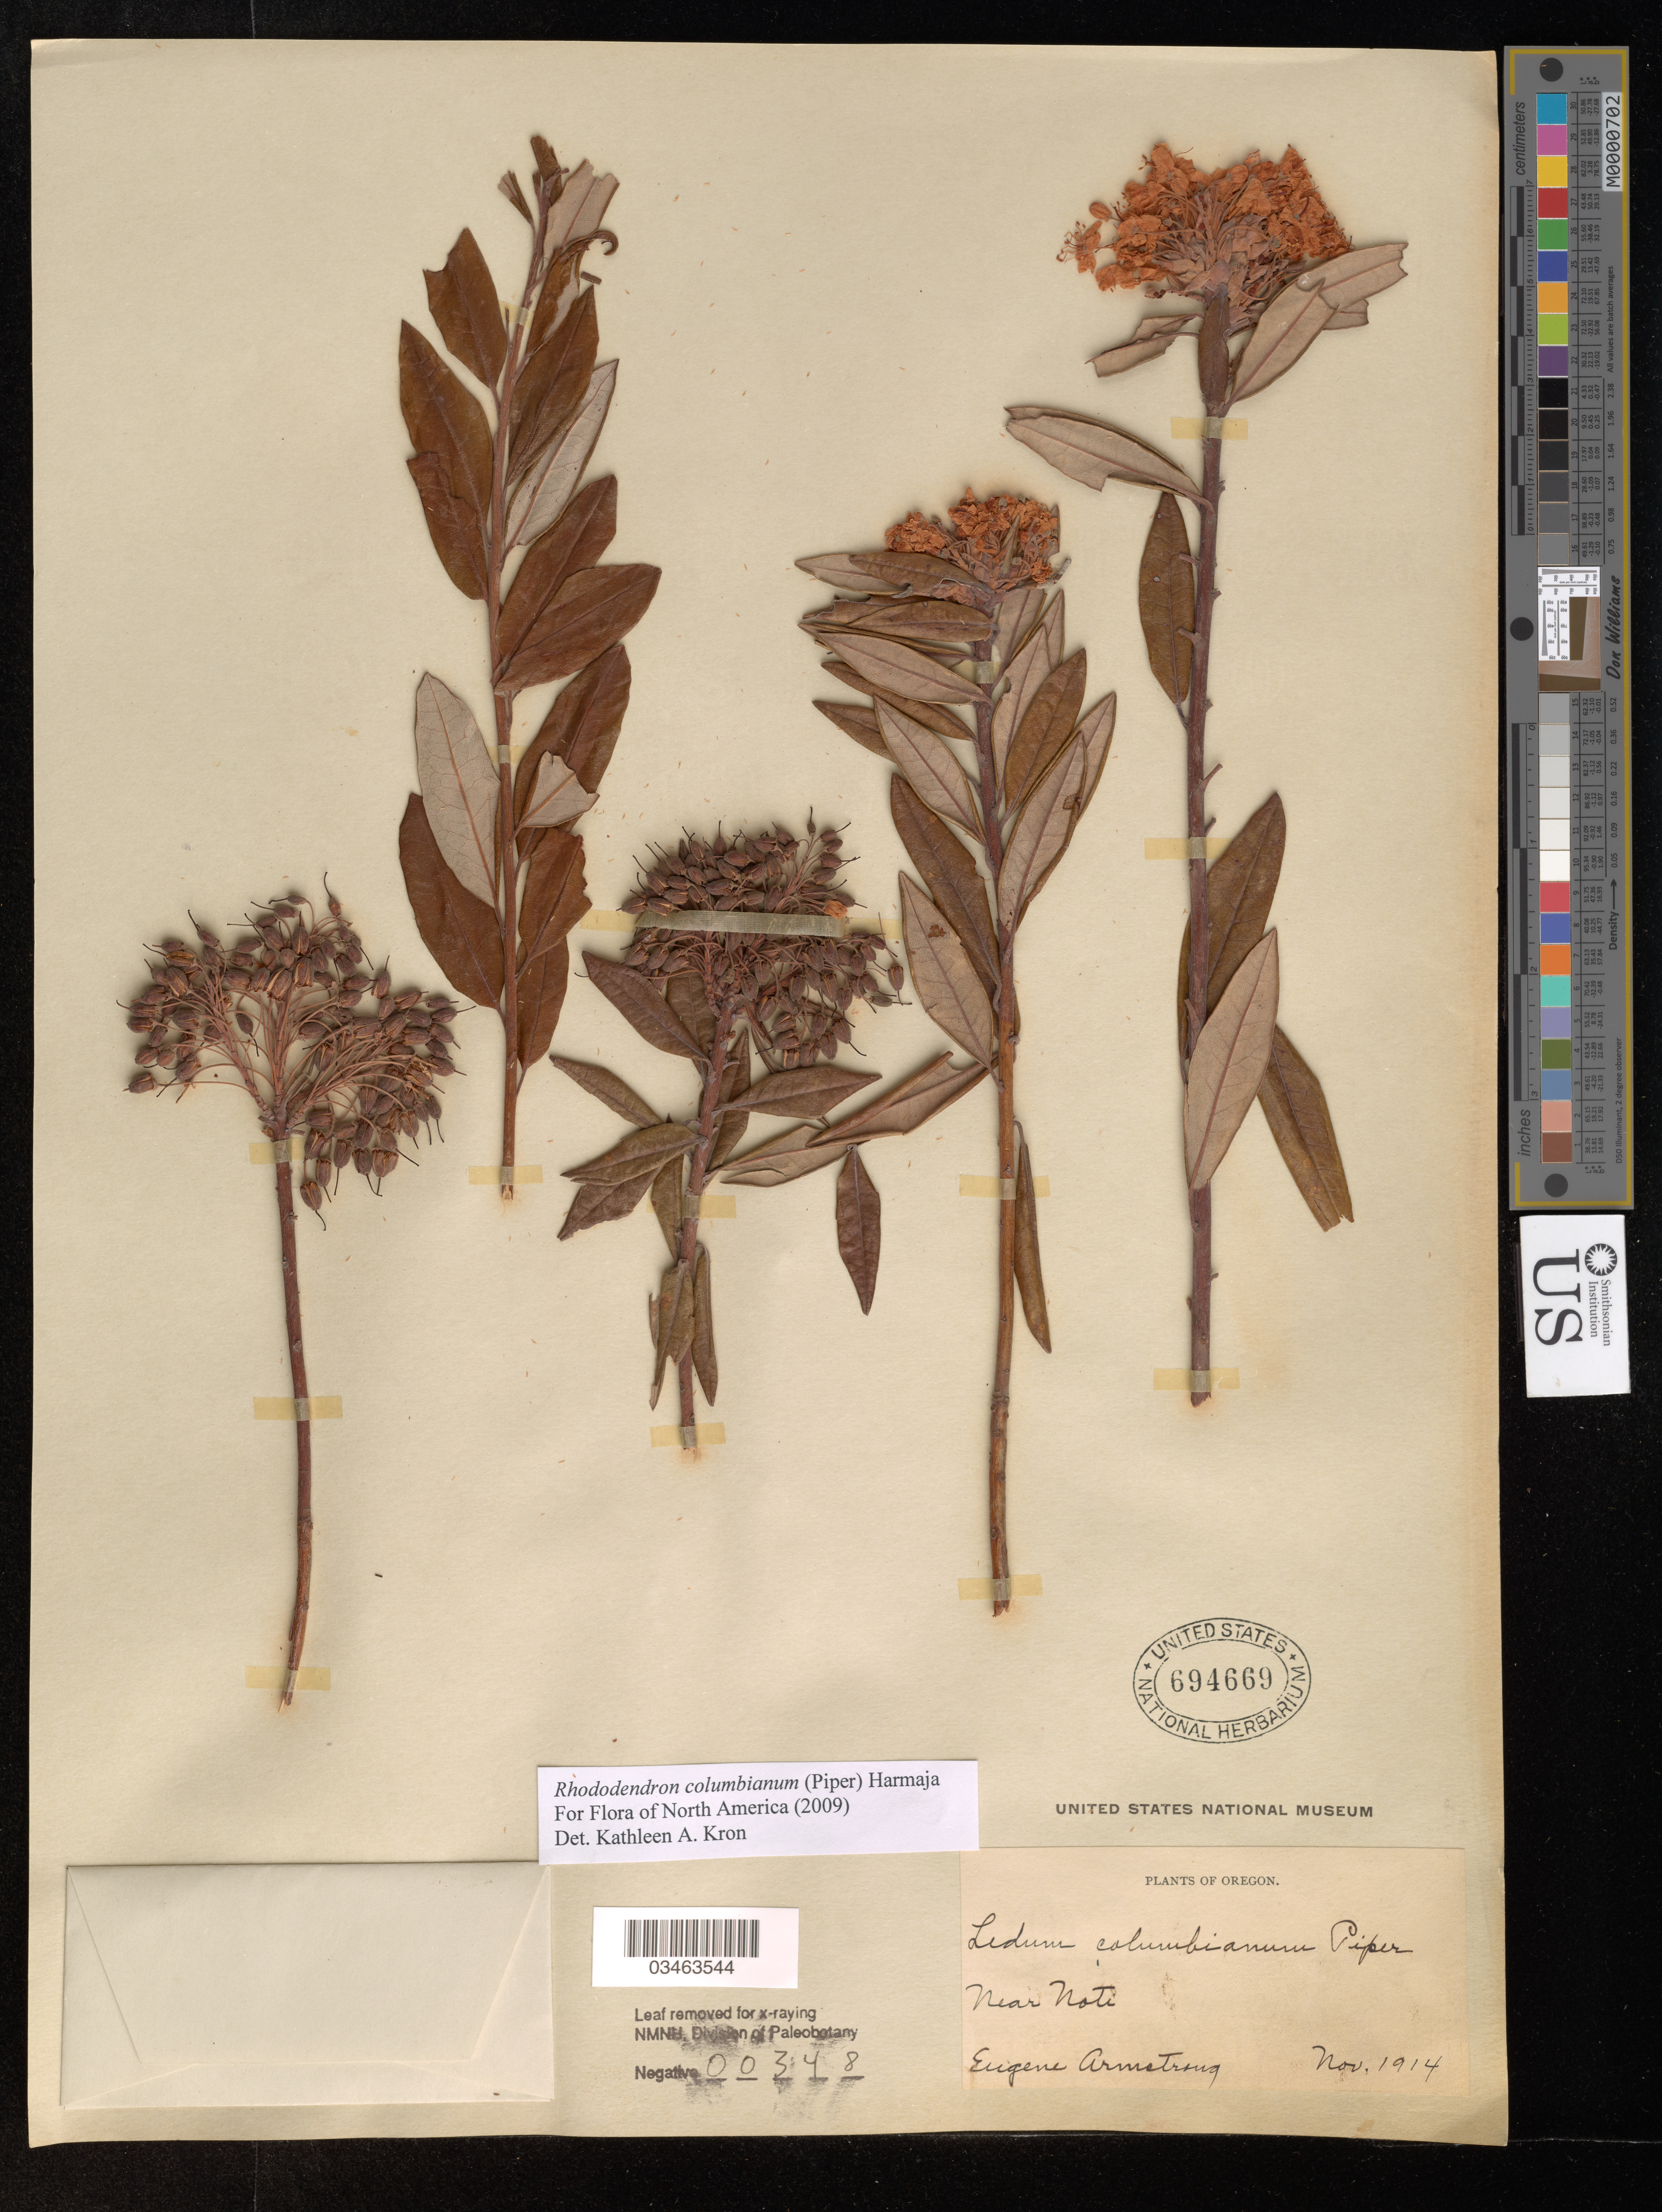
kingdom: Plantae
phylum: Tracheophyta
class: Magnoliopsida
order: Ericales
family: Ericaceae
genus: Rhododendron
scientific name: Rhododendron columbianum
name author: (Piper) Harmaja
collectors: E. Armstrong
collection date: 1914-11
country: United States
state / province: Oregon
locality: Near Noti.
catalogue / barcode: US 694669